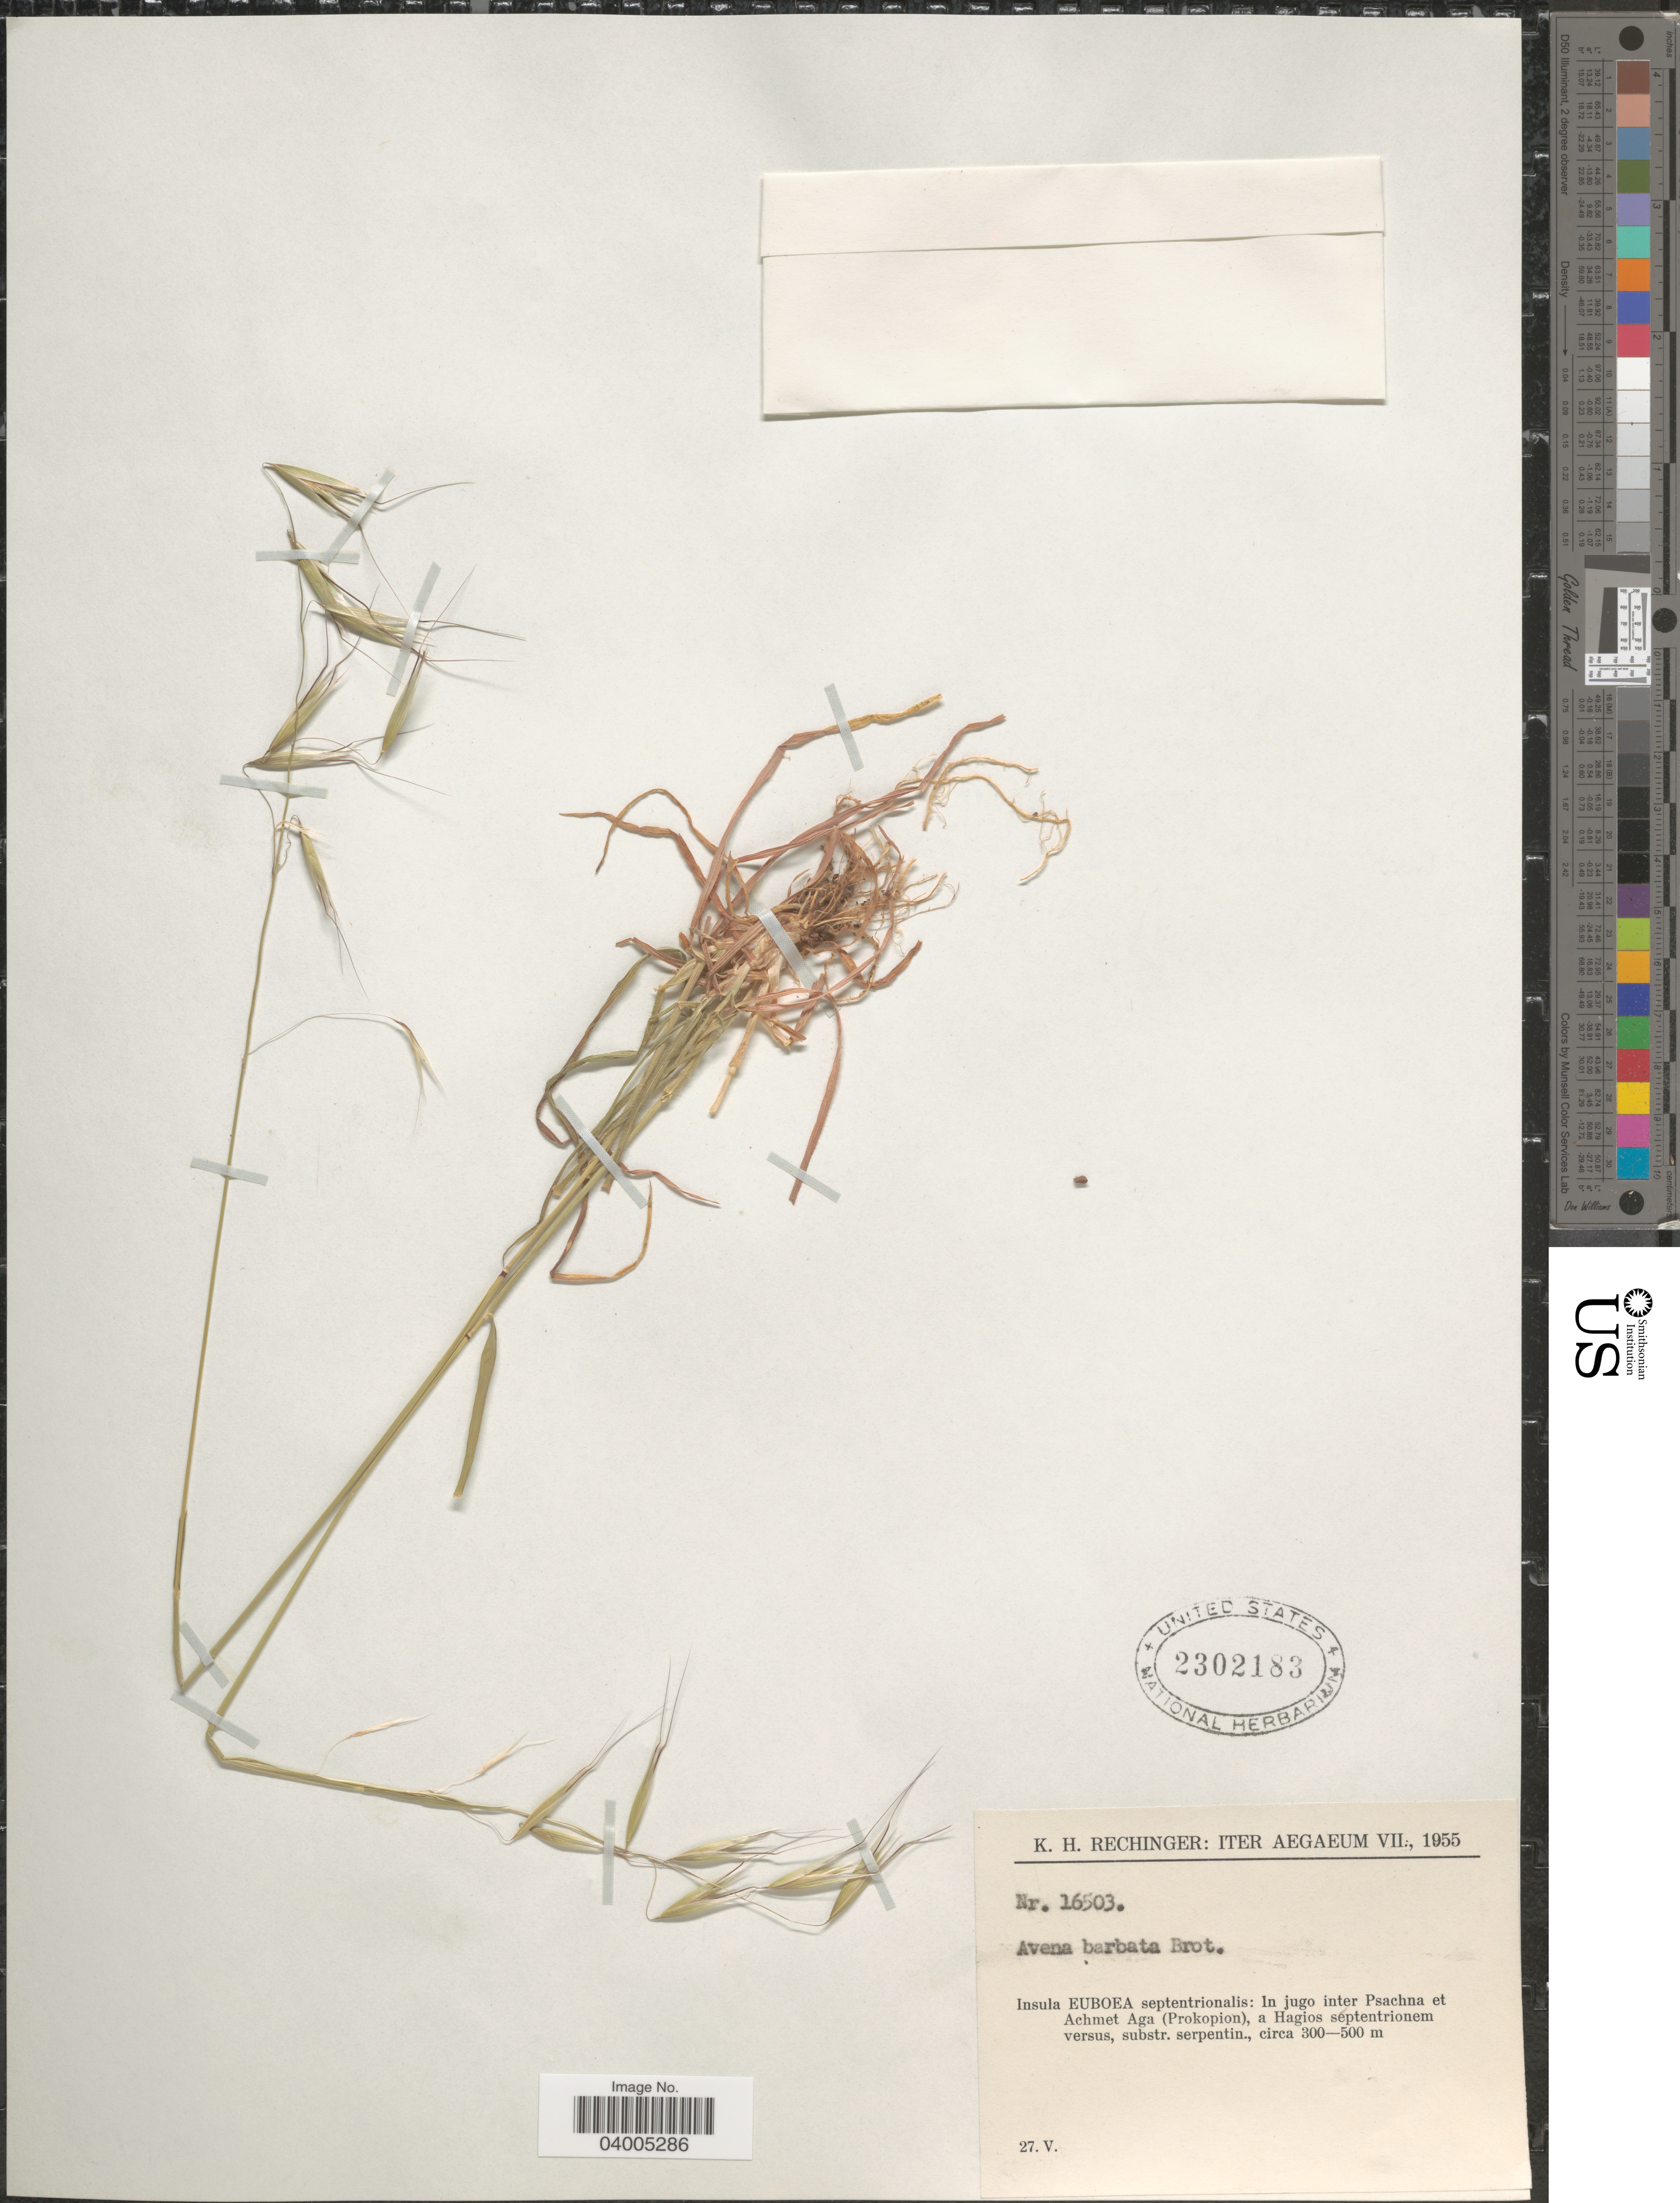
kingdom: Plantae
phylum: Tracheophyta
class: Liliopsida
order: Poales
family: Poaceae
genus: Avena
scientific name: Avena barbata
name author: Pott ex Link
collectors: K. H. Rechinger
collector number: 16503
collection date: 1955-05-27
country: Greece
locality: Iter Aegaeum. Insula Euboea septentrionalis: In jugo inter Psachna et Achmet Aga (Prokopion), a Hagios septentrionem versus.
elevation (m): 300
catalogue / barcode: US 2302183